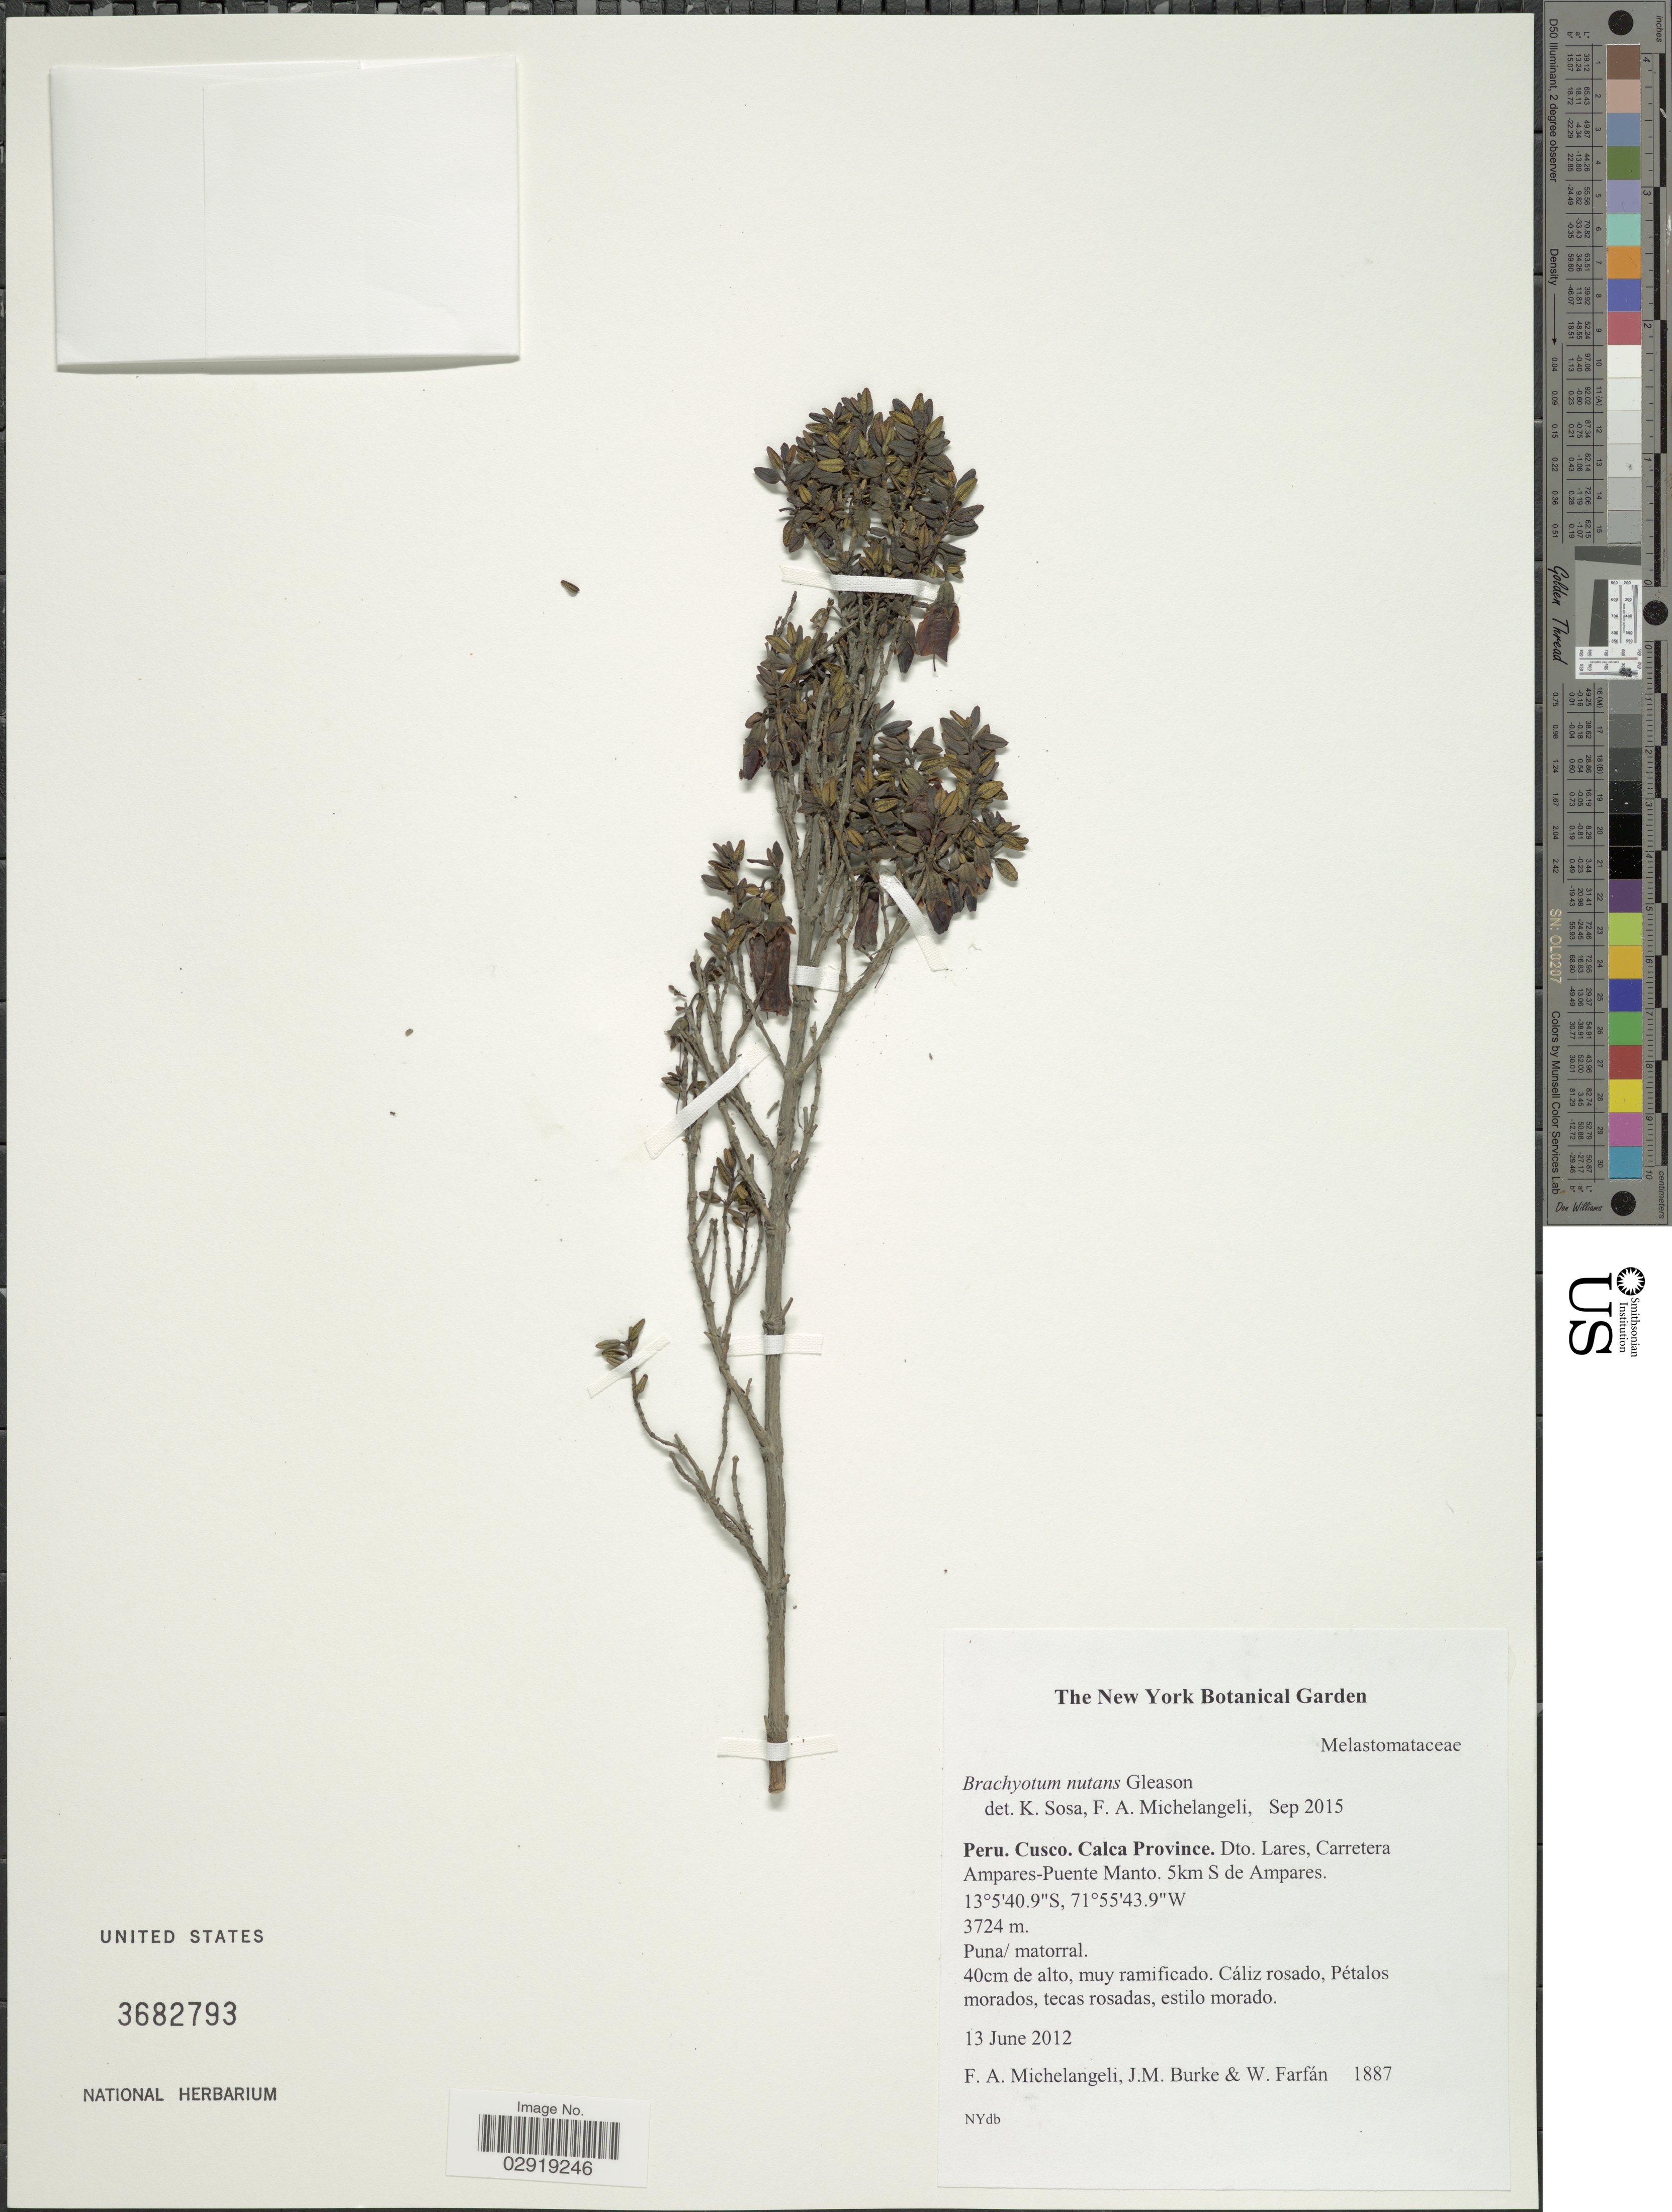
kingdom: Plantae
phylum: Tracheophyta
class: Magnoliopsida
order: Myrtales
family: Melastomataceae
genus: Brachyotum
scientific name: Brachyotum nutans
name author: Gleason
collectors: F. A. Michelangeli, Jac. M. Burke & W. Farfán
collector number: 1887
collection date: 2012-06-13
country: Peru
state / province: Cusco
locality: Calca Province. Dto. Lares, Carretera Ampares-Puente Manto. 5km S de Ampares.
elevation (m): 3724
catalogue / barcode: US 3682793